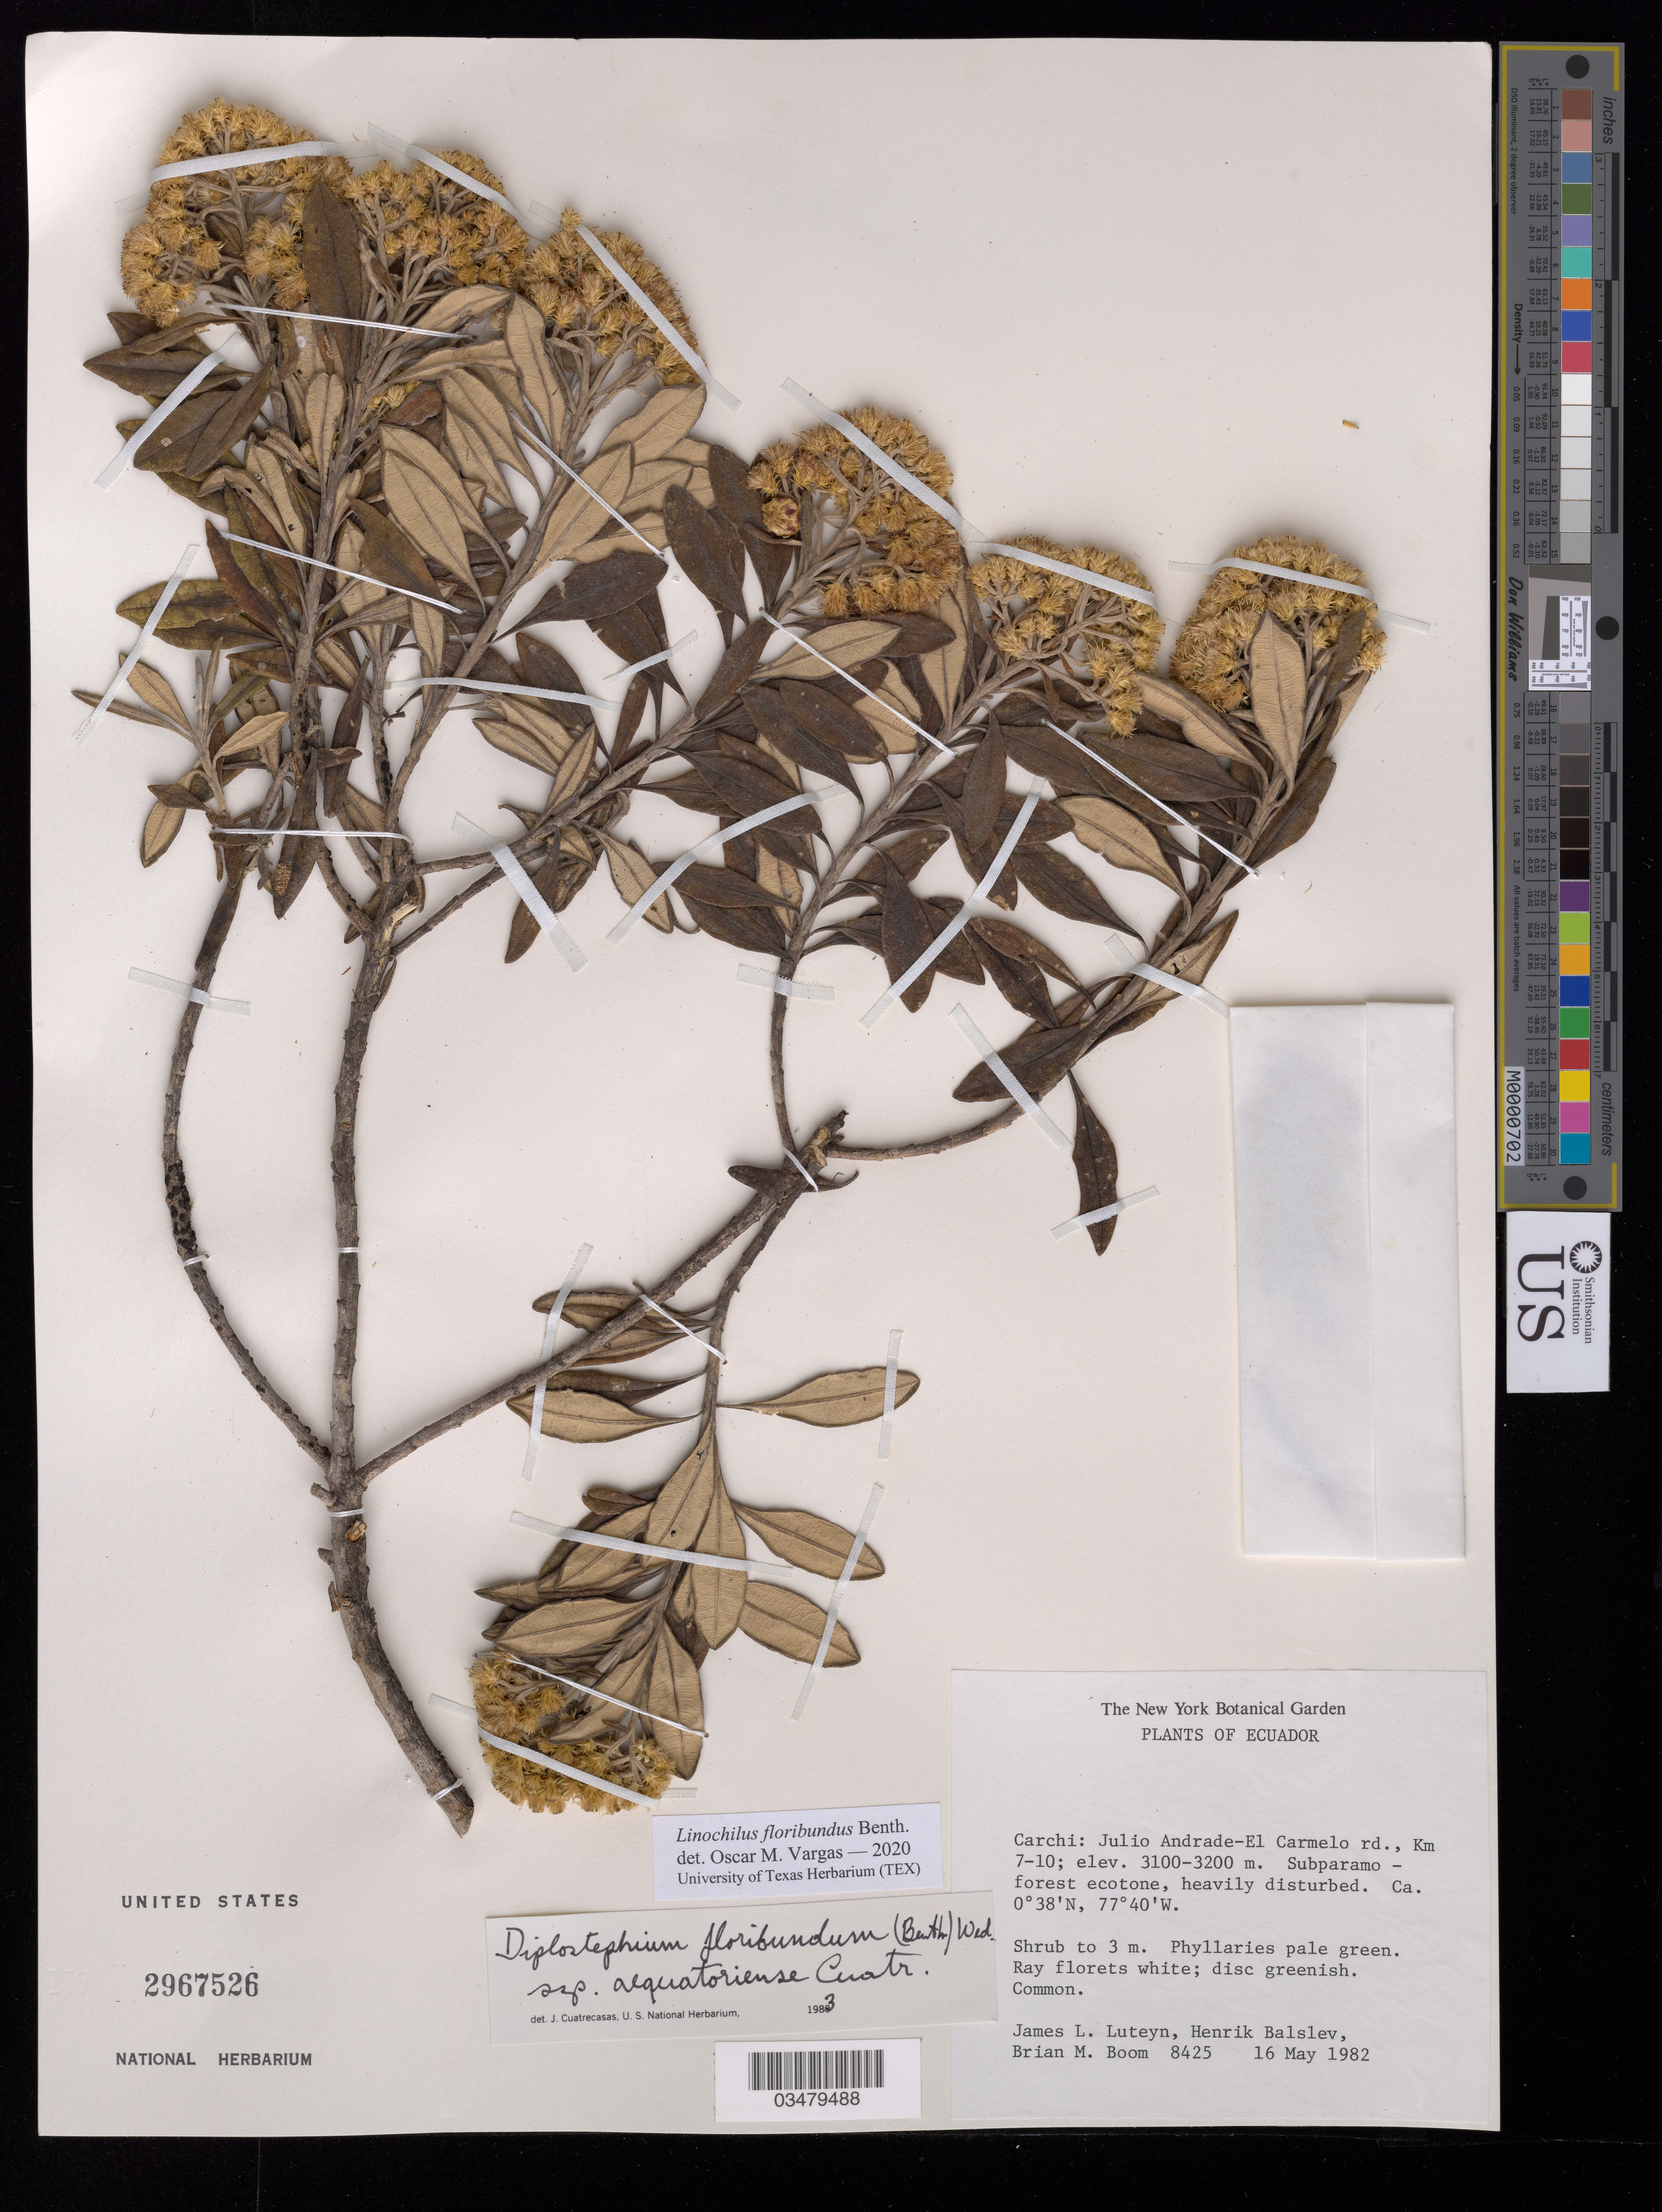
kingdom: Plantae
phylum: Tracheophyta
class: Magnoliopsida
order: Asterales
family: Asteraceae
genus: Linochilus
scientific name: Linochilus floribundus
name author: Benth.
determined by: Vargas, Oscar M.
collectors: J. Luteyn, H. Balslev & B. M. Boom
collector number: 8425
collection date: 1982-05-16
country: Ecuador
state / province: Carchi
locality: Julio Andrade-El Carmelo rd., Km. 7-10.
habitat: Subparamo - forest ecotone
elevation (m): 3100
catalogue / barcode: US 2967526